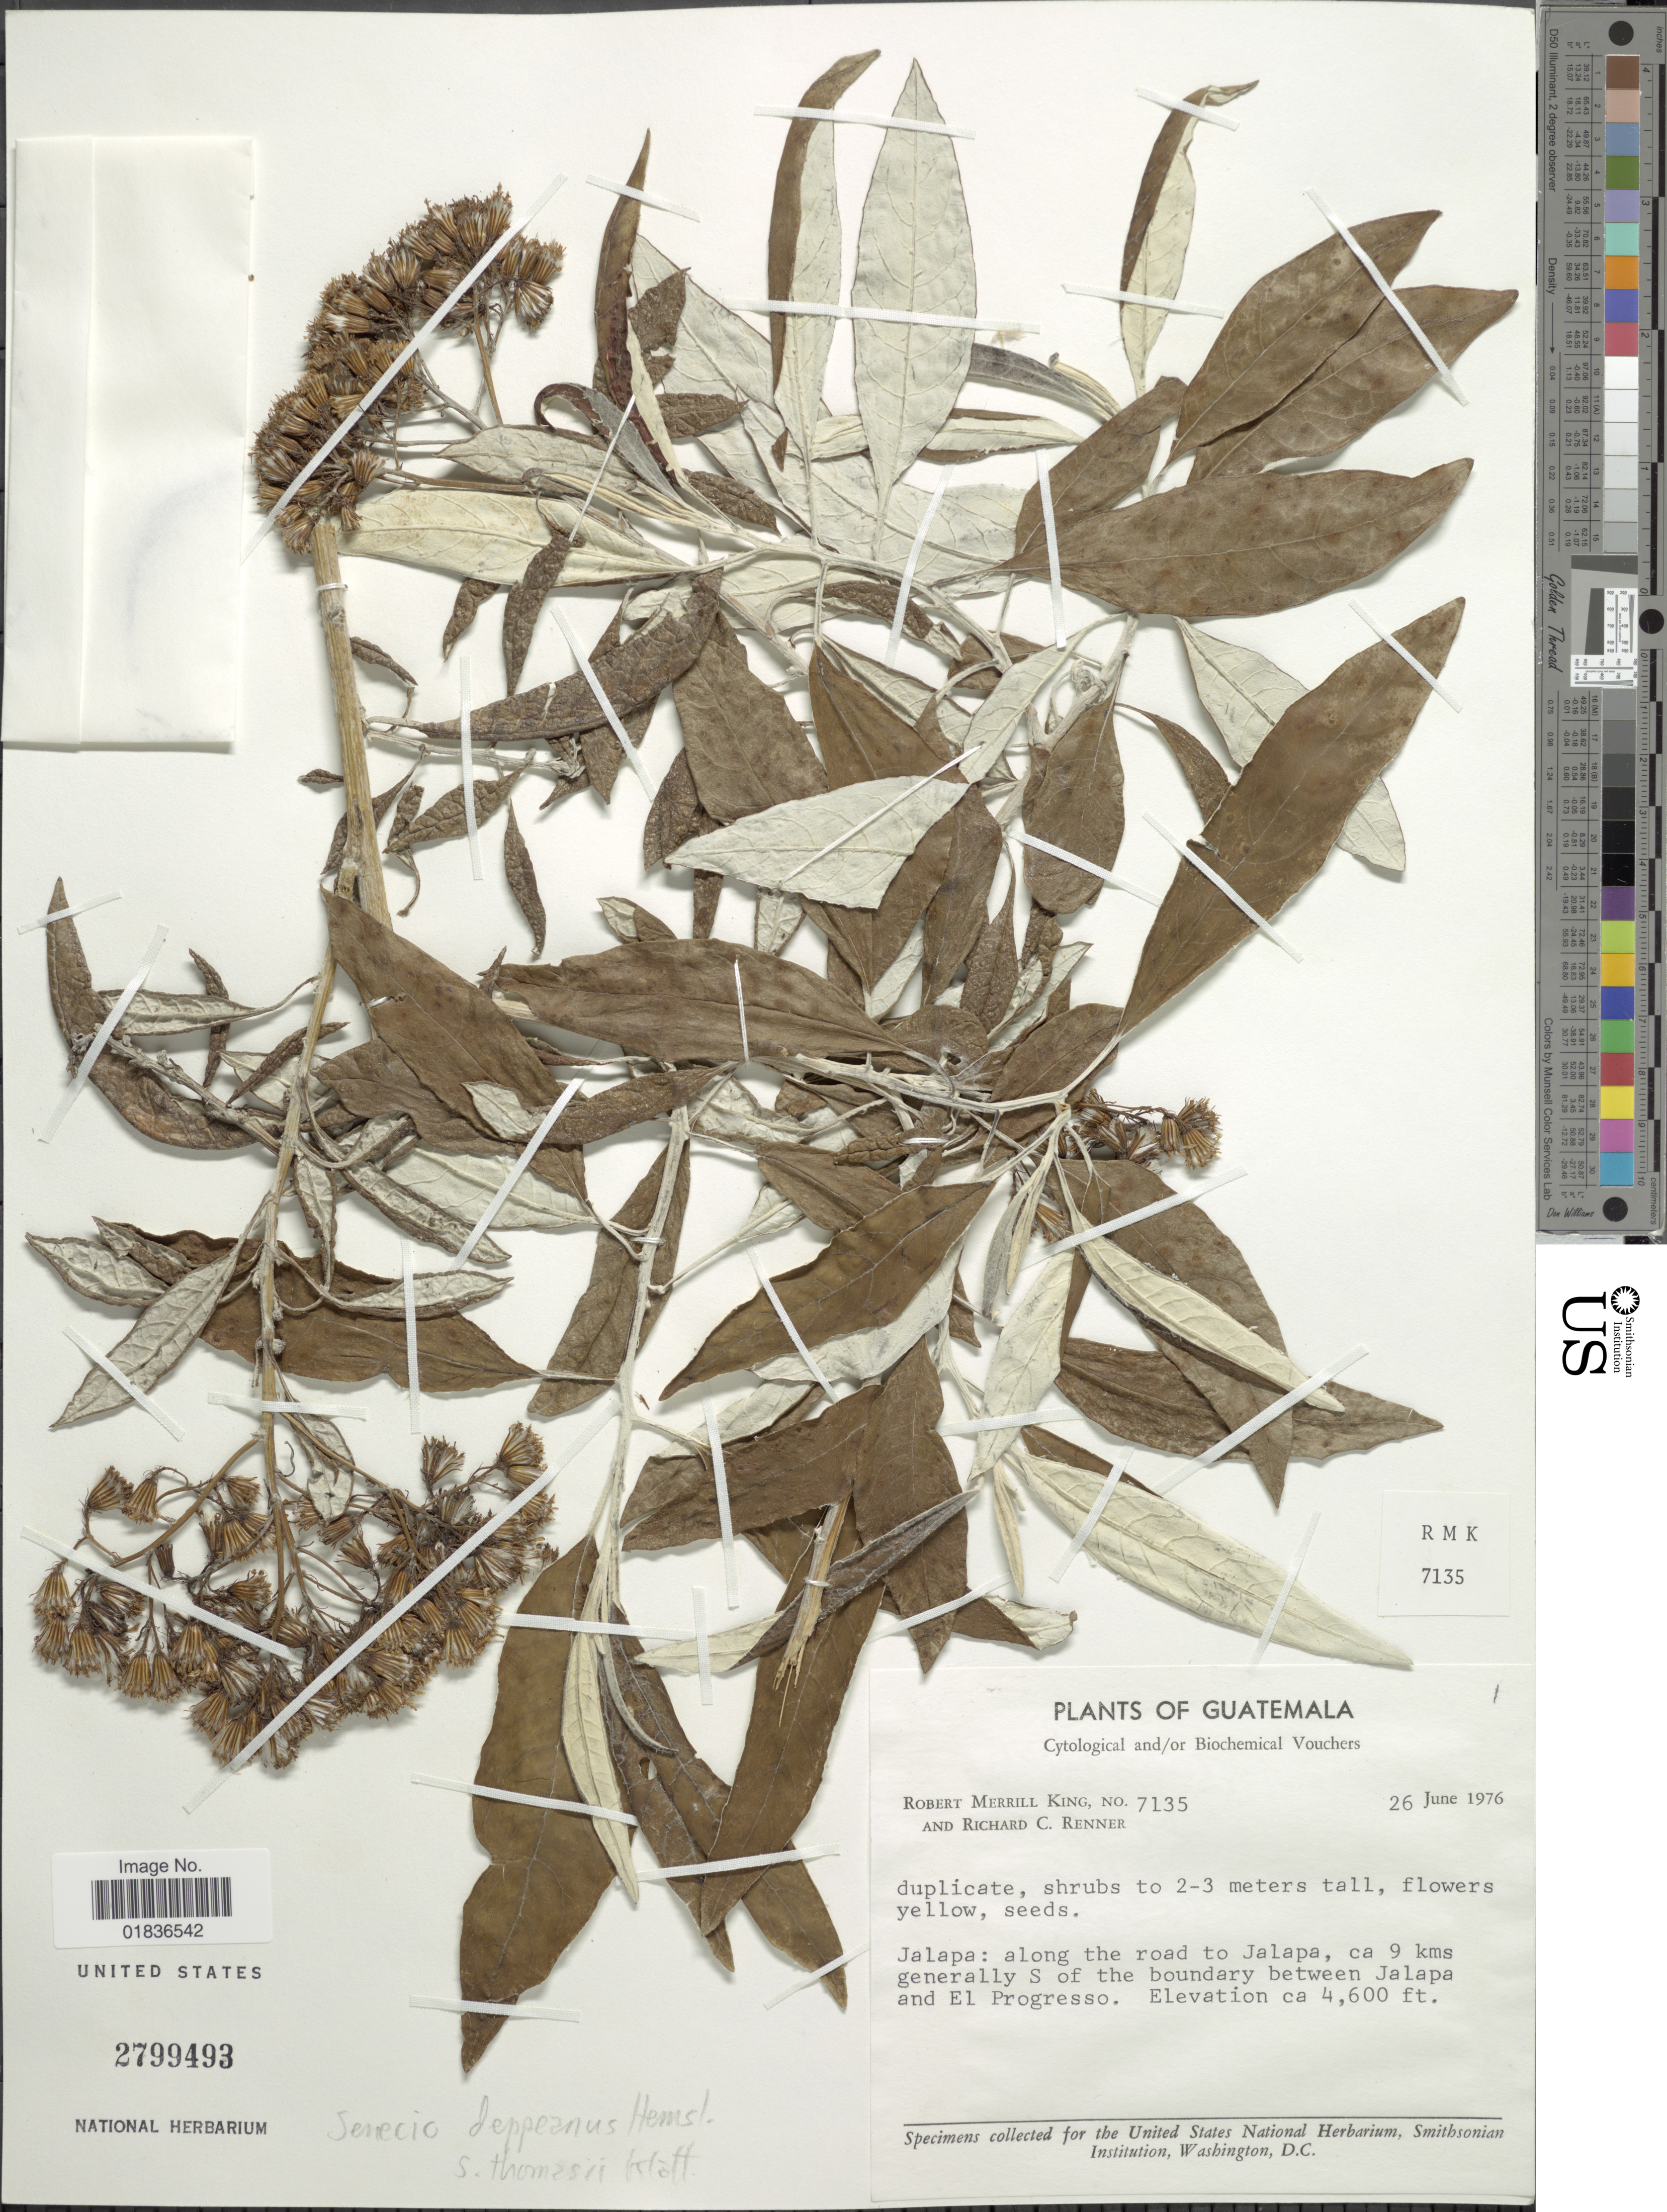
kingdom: Plantae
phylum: Tracheophyta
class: Magnoliopsida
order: Asterales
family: Asteraceae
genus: Senecio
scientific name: Senecio deppeanus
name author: Hemsl.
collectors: R. M. King & R. C. Renner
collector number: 7135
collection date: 1976-06-26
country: Guatemala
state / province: Jalapa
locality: Along the road to Jalapa, ca 9 kms generally S of the boundary between Jalapa and El Progresso.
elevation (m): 1402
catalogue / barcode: US 2799493